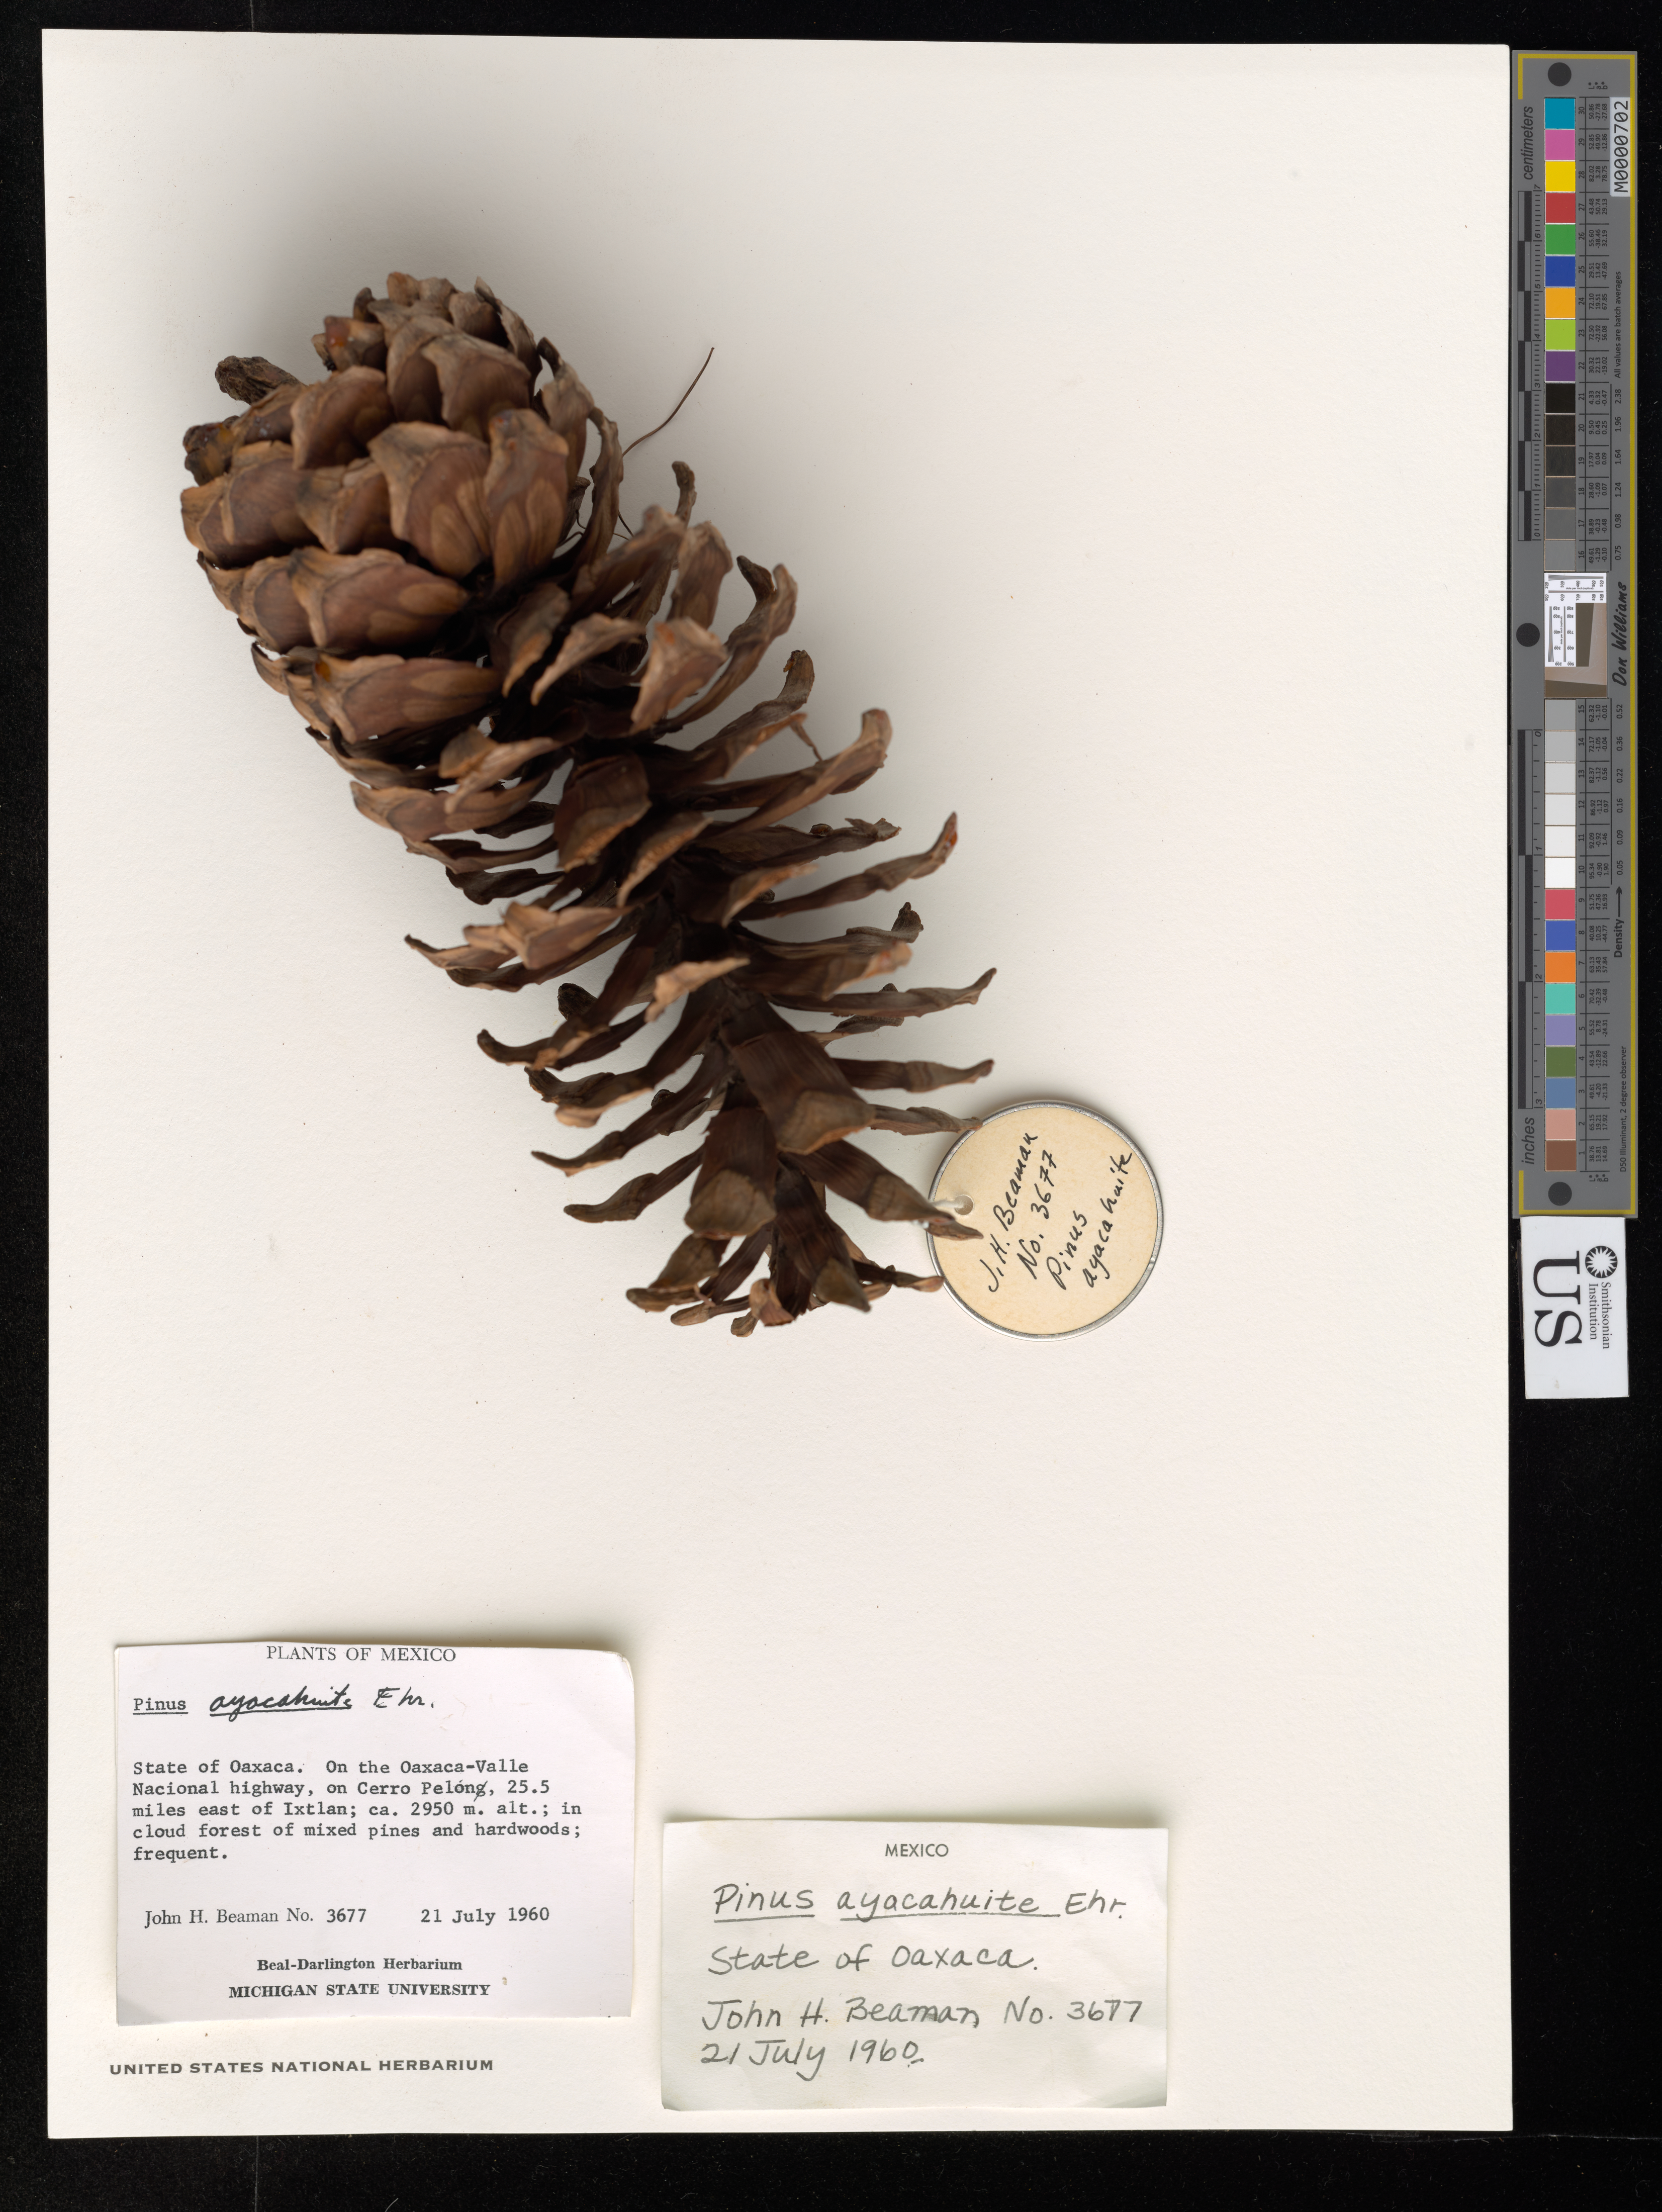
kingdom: Plantae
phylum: Tracheophyta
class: Pinopsida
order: Pinales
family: Pinaceae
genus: Pinus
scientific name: Pinus ayacahuite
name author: Ehrenb. ex Schltdl.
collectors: J. H. Beaman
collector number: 3677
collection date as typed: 21 Jul 1960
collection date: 1960-07-21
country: Mexico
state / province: Oaxaca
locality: On the Oaxaca-Valle Nacional highway, on Cerro Pelón, 25.5 miles east of Ixtlan.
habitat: In cloud forest of mixed pines and hardwoods.